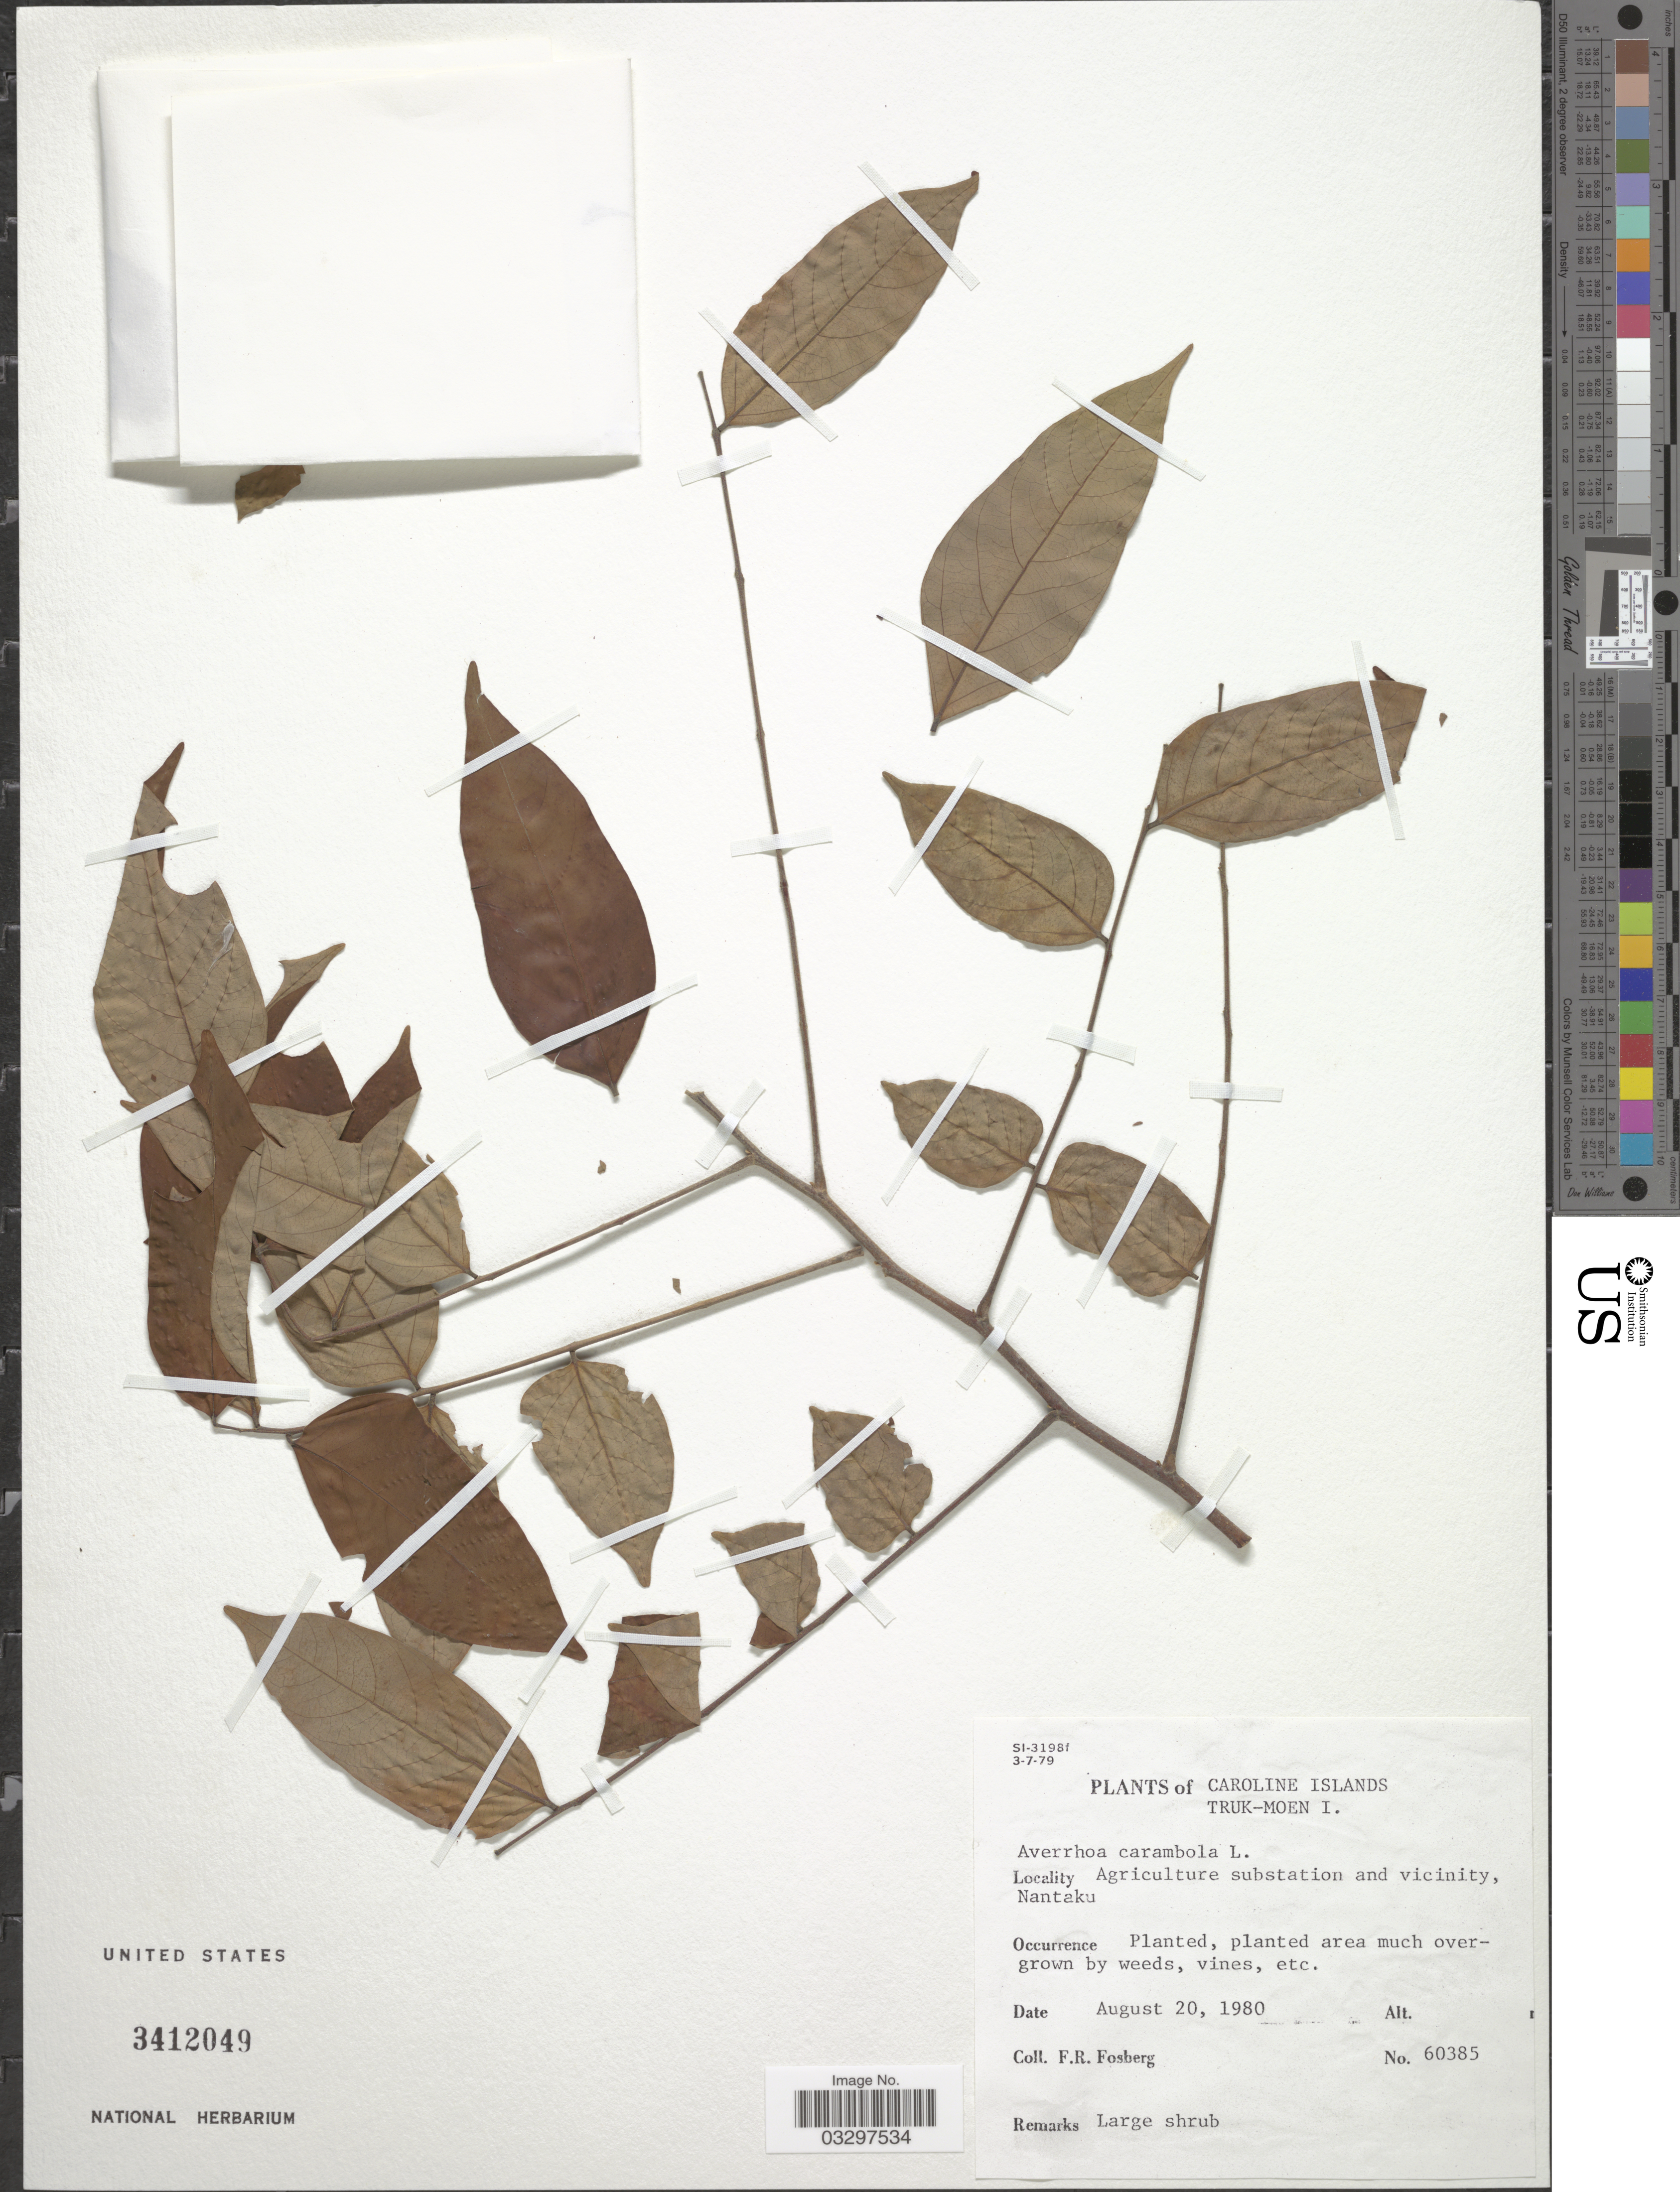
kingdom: Plantae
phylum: Tracheophyta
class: Magnoliopsida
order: Oxalidales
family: Oxalidaceae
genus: Averrhoa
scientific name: Averrhoa carambola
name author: L.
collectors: F. R. Fosberg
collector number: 60385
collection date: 1980-08-20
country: Micronesia, Federated States of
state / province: Truk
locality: Truk-Moen I. Agriculture substation and vicinity, Nantaku.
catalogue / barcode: US 3412049